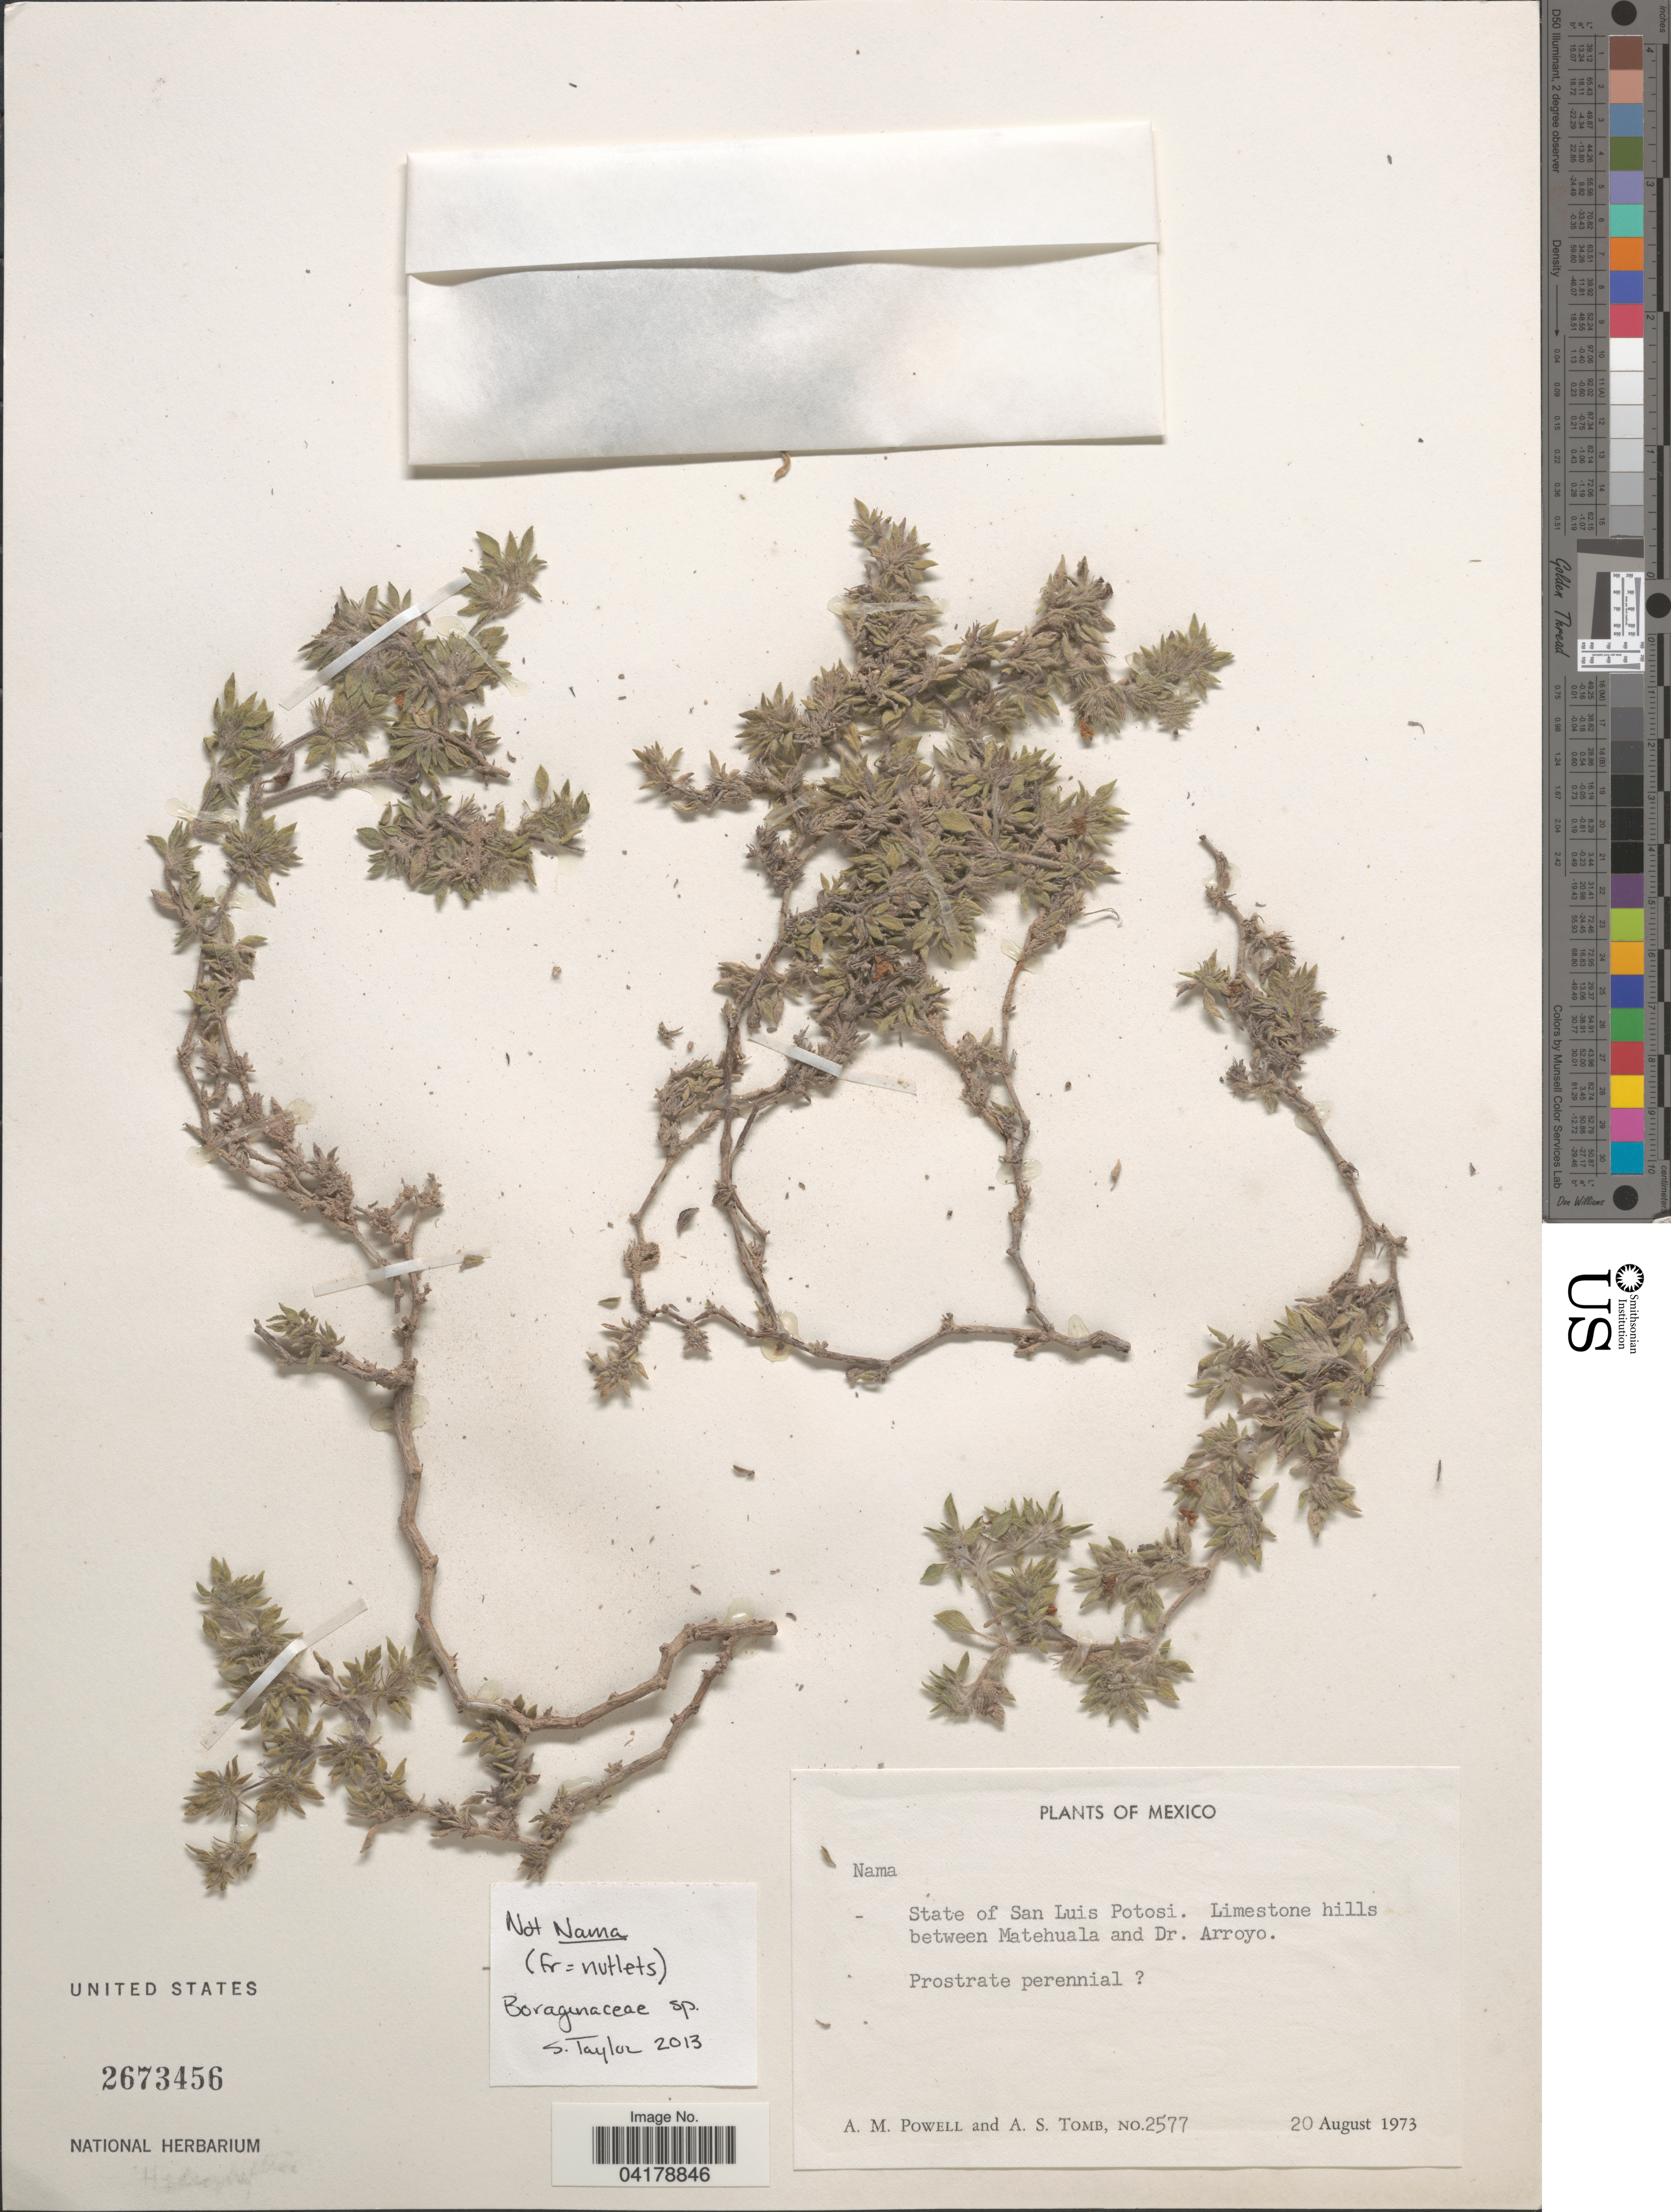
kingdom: Plantae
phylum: Tracheophyta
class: Magnoliopsida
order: Boraginales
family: Boraginaceae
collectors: A. M. Powell & A. Tomb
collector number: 2577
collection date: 1973-08-20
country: Mexico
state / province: San Luis Potosí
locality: Limestone hills between Matehuala and Dr. Arroyo.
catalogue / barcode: US 2673456